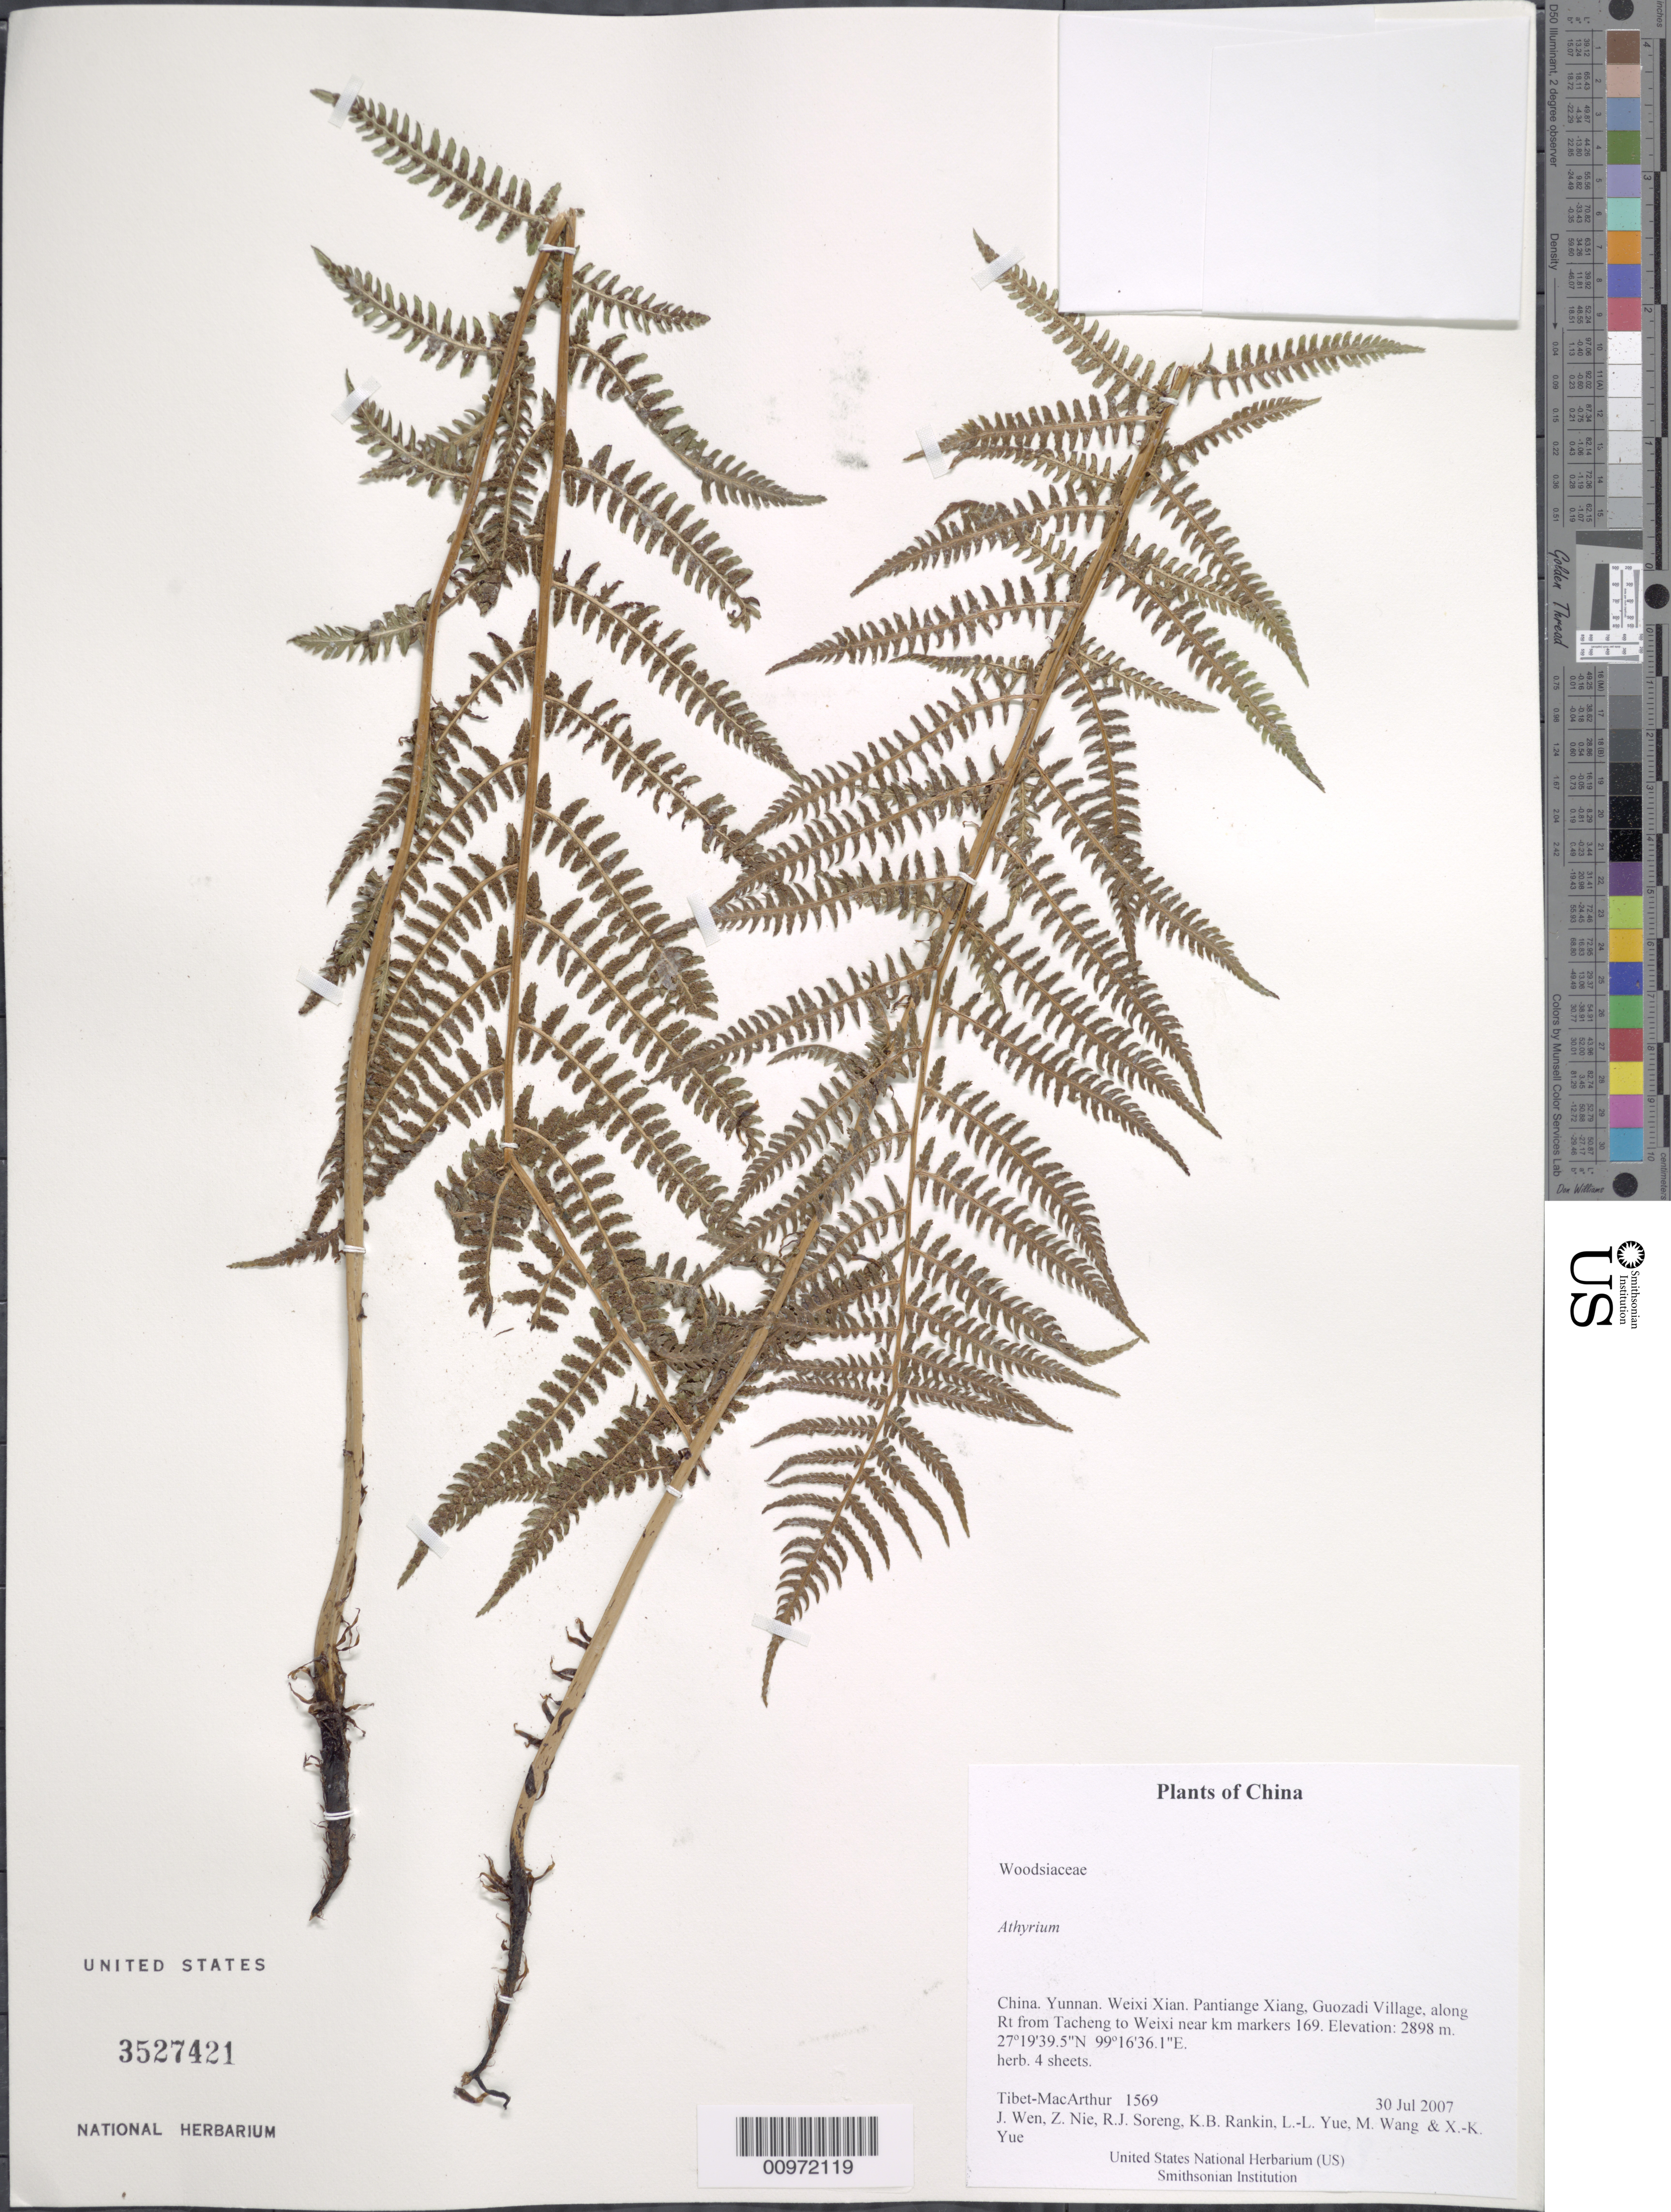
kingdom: Plantae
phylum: Tracheophyta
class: Polypodiopsida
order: Polypodiales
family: Athyriaceae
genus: Athyrium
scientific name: Athyrium sp.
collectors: Tibet-MacArthur, J. Wen, Z. Nie, R. J. Soreng, K. Rankin, L. Yue, M. Wang & X. Yue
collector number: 1569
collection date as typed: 30 Jul 2007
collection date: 2007-07-30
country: China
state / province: Yunnan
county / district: Weixi Xian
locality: Pantiange Xiang, Guozadi Village, along Rt from Tacheng to Weixi near km markers 169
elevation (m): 2898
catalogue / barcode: US 3527421